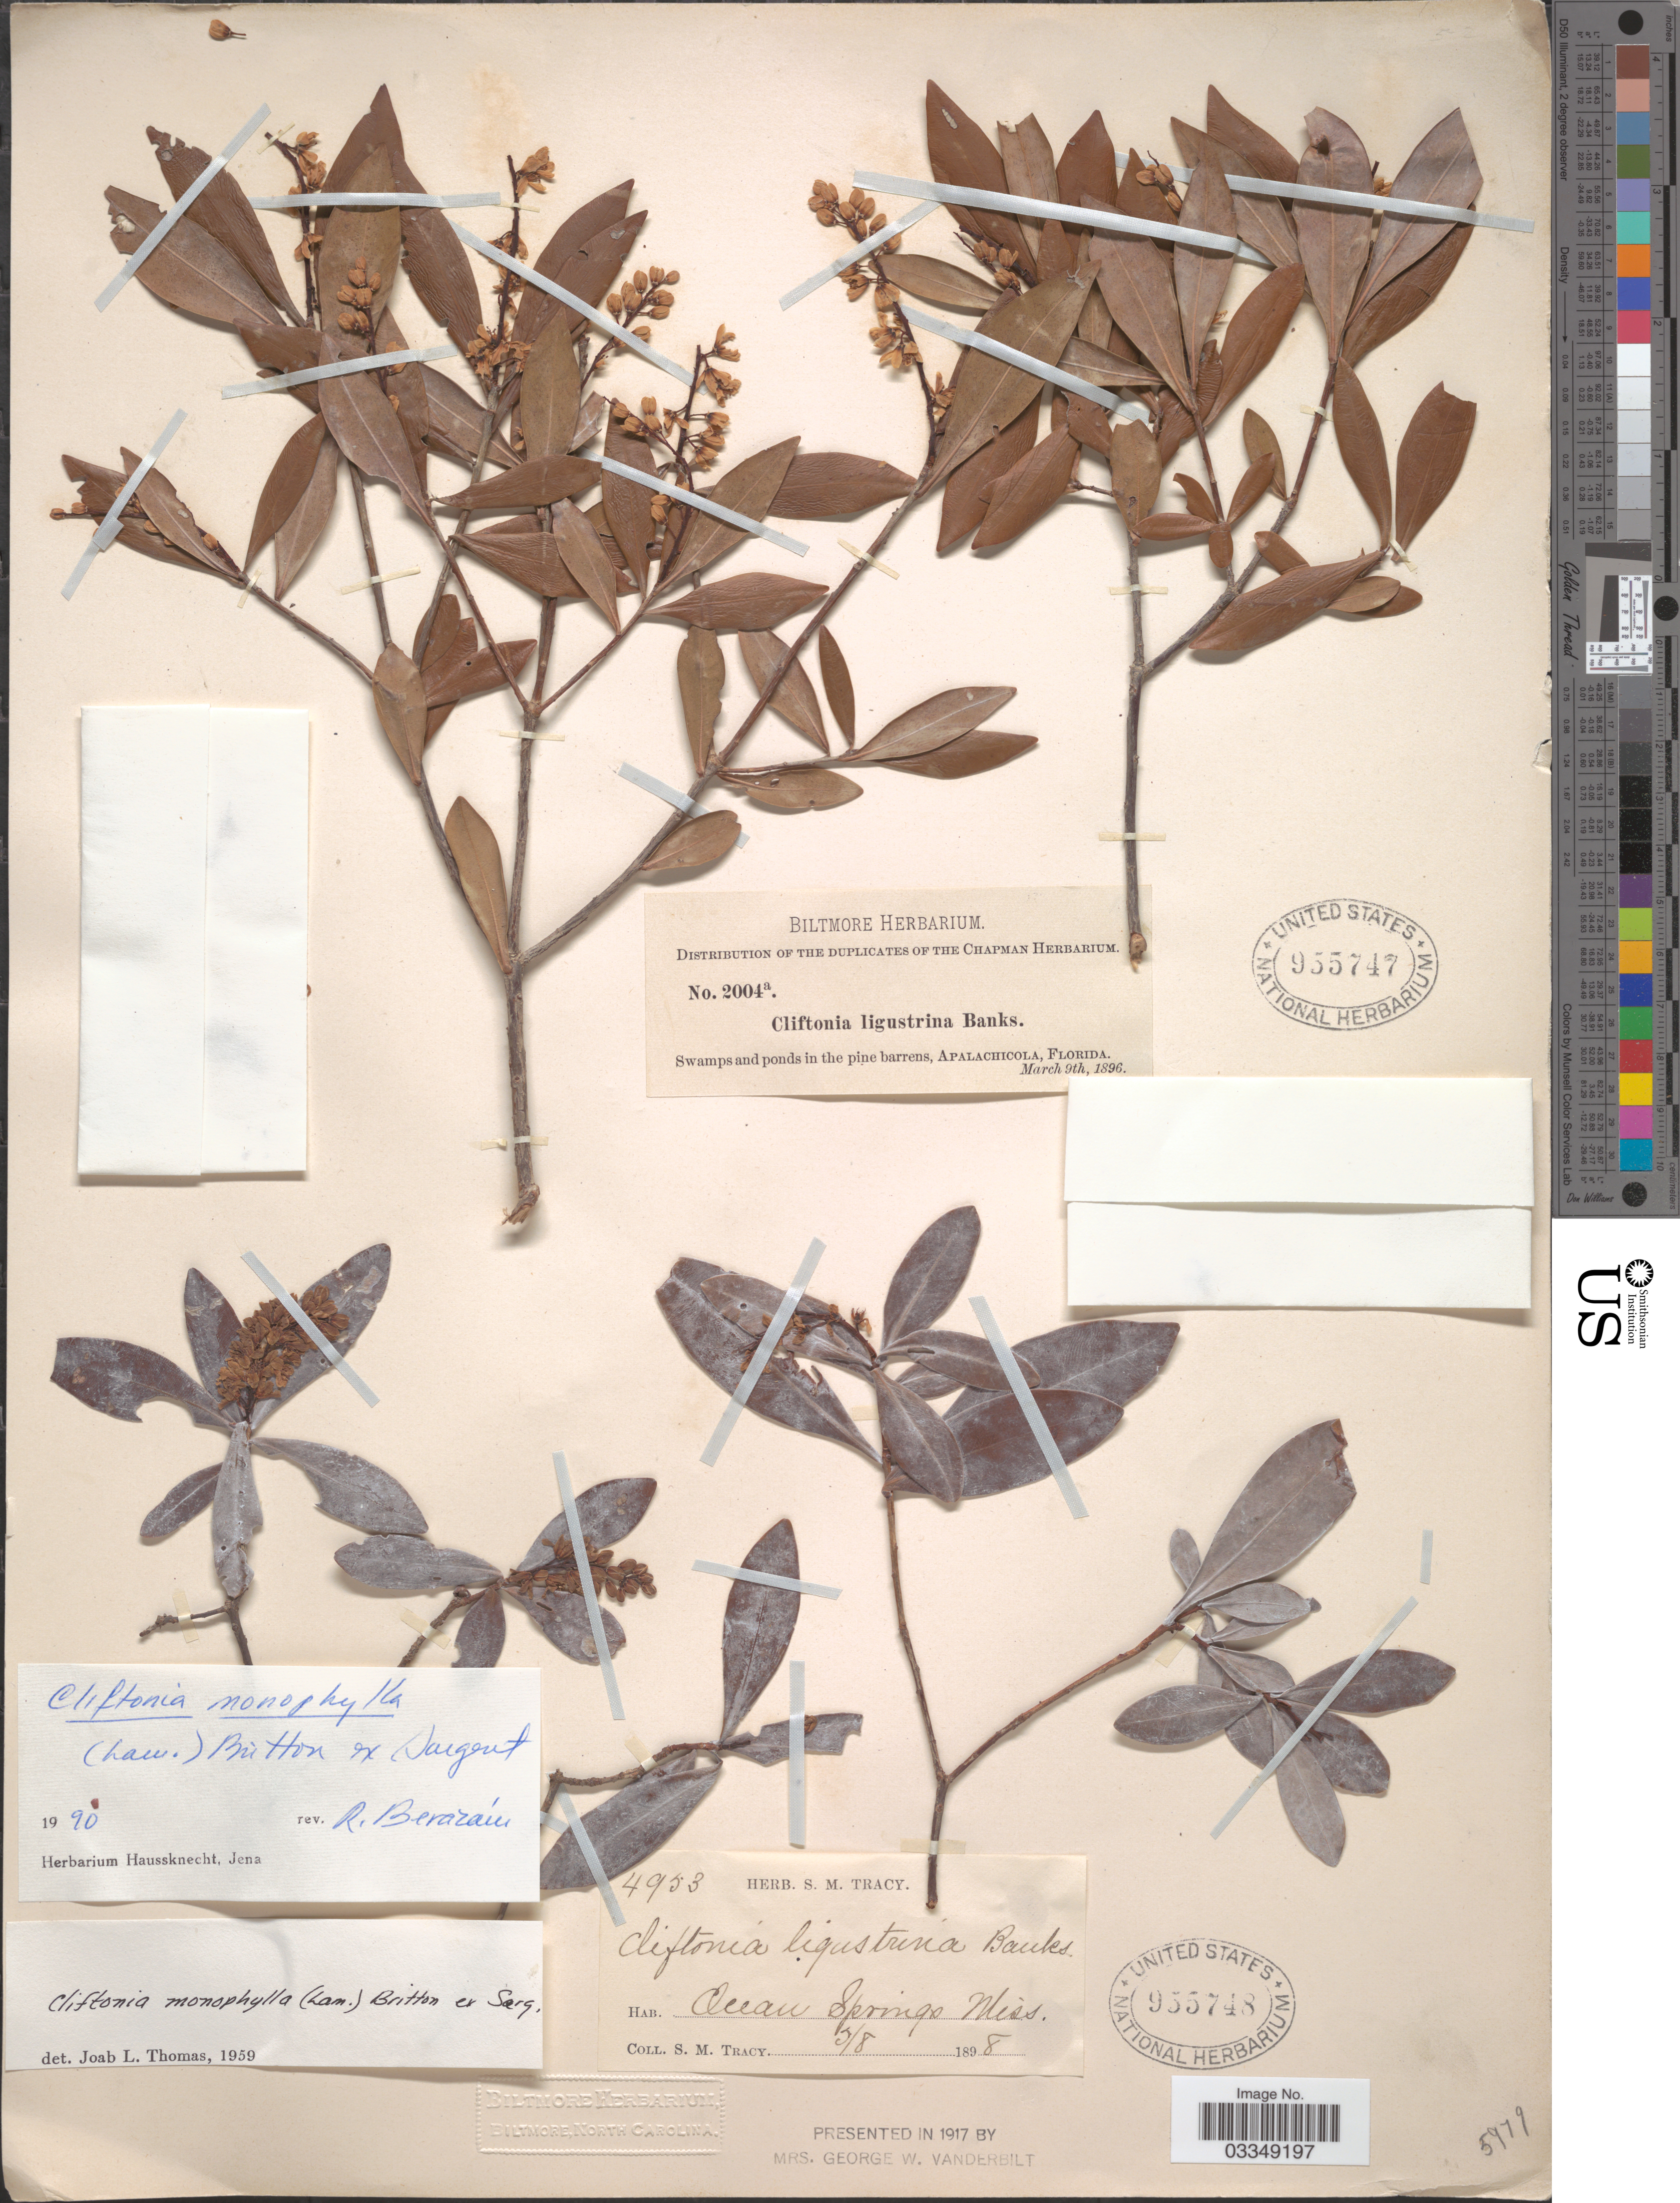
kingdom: Plantae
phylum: Tracheophyta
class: Magnoliopsida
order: Ericales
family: Cyrillaceae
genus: Cliftonia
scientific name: Cliftonia monophylla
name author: (Lam.) Britton ex Sarg.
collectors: ex herb. Biltmore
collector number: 2004a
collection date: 1896-03-09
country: United States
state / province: Florida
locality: Swamps and ponds in the pine barrens, Apalachicola.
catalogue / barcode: US 955747-2